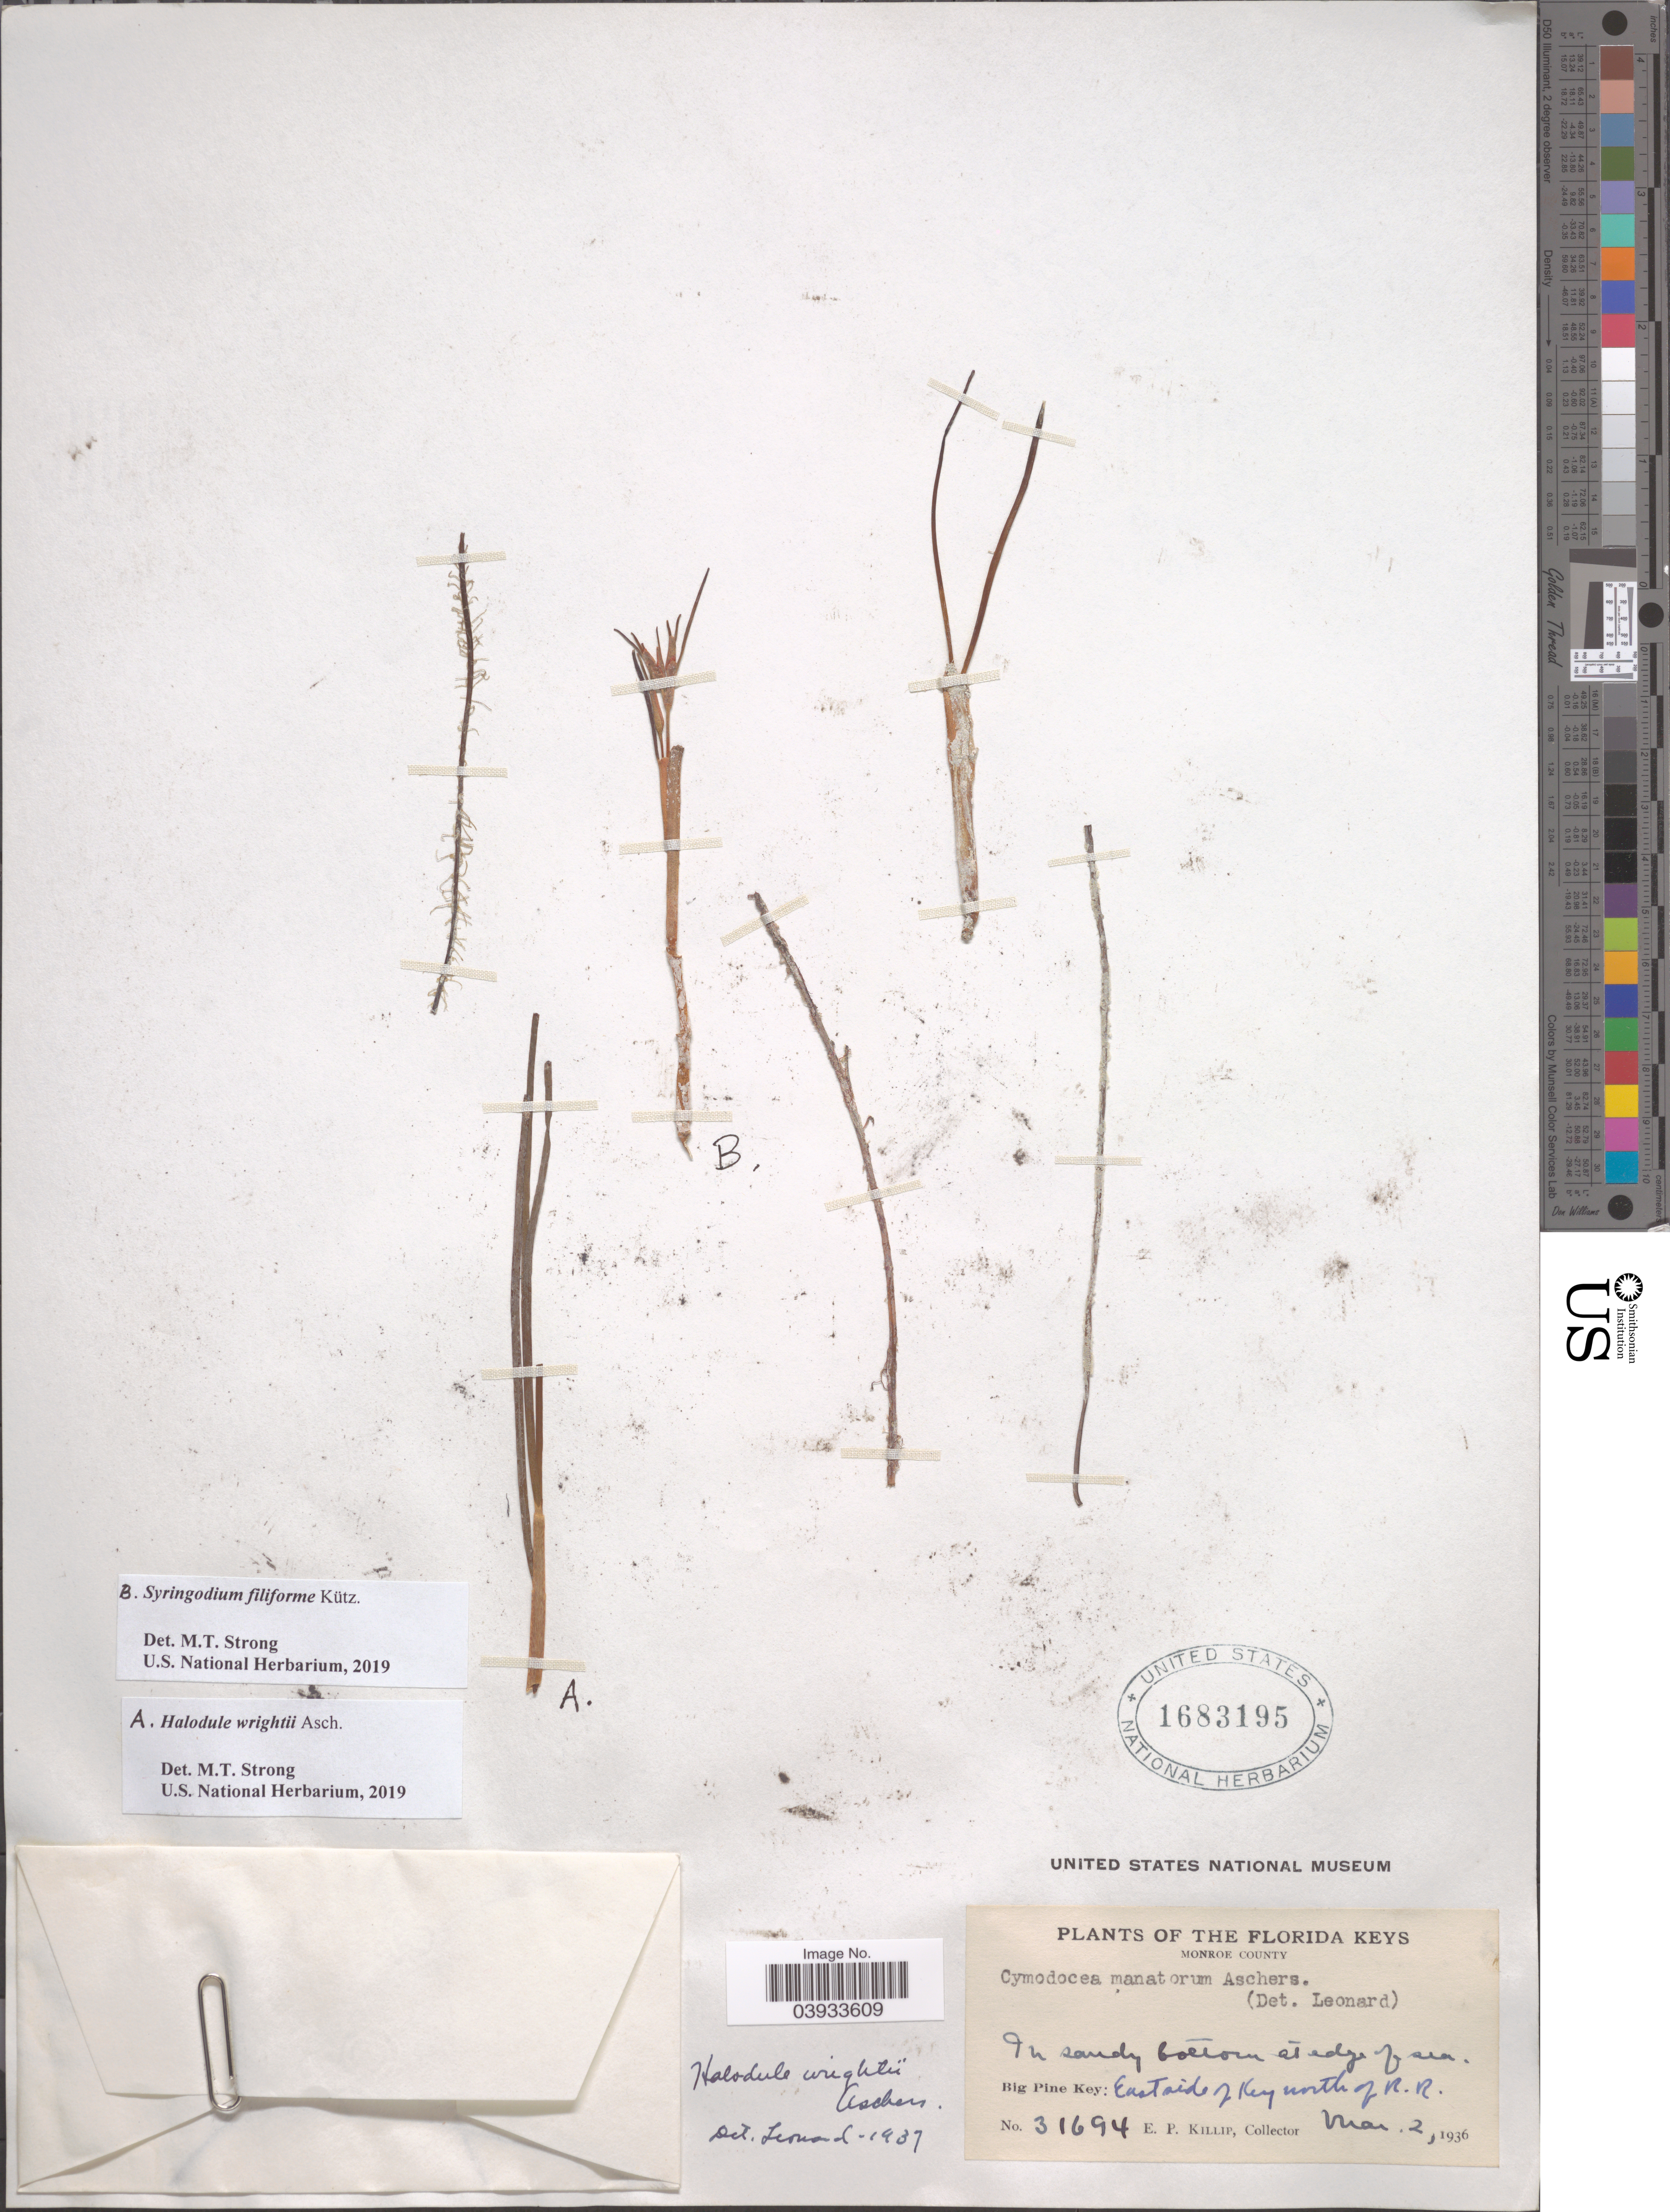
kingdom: Plantae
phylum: Tracheophyta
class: Liliopsida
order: Alismatales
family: Cymodoceaceae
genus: Syringodium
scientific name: Syringodium filiforme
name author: Kütz.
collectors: E. P. Killip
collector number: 31694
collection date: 1936-03-02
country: United States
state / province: Florida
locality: The Florida Keys. Monroe County. At edge of sea. Big Pine Key: East side of Key north of R. R.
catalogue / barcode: US 1683195